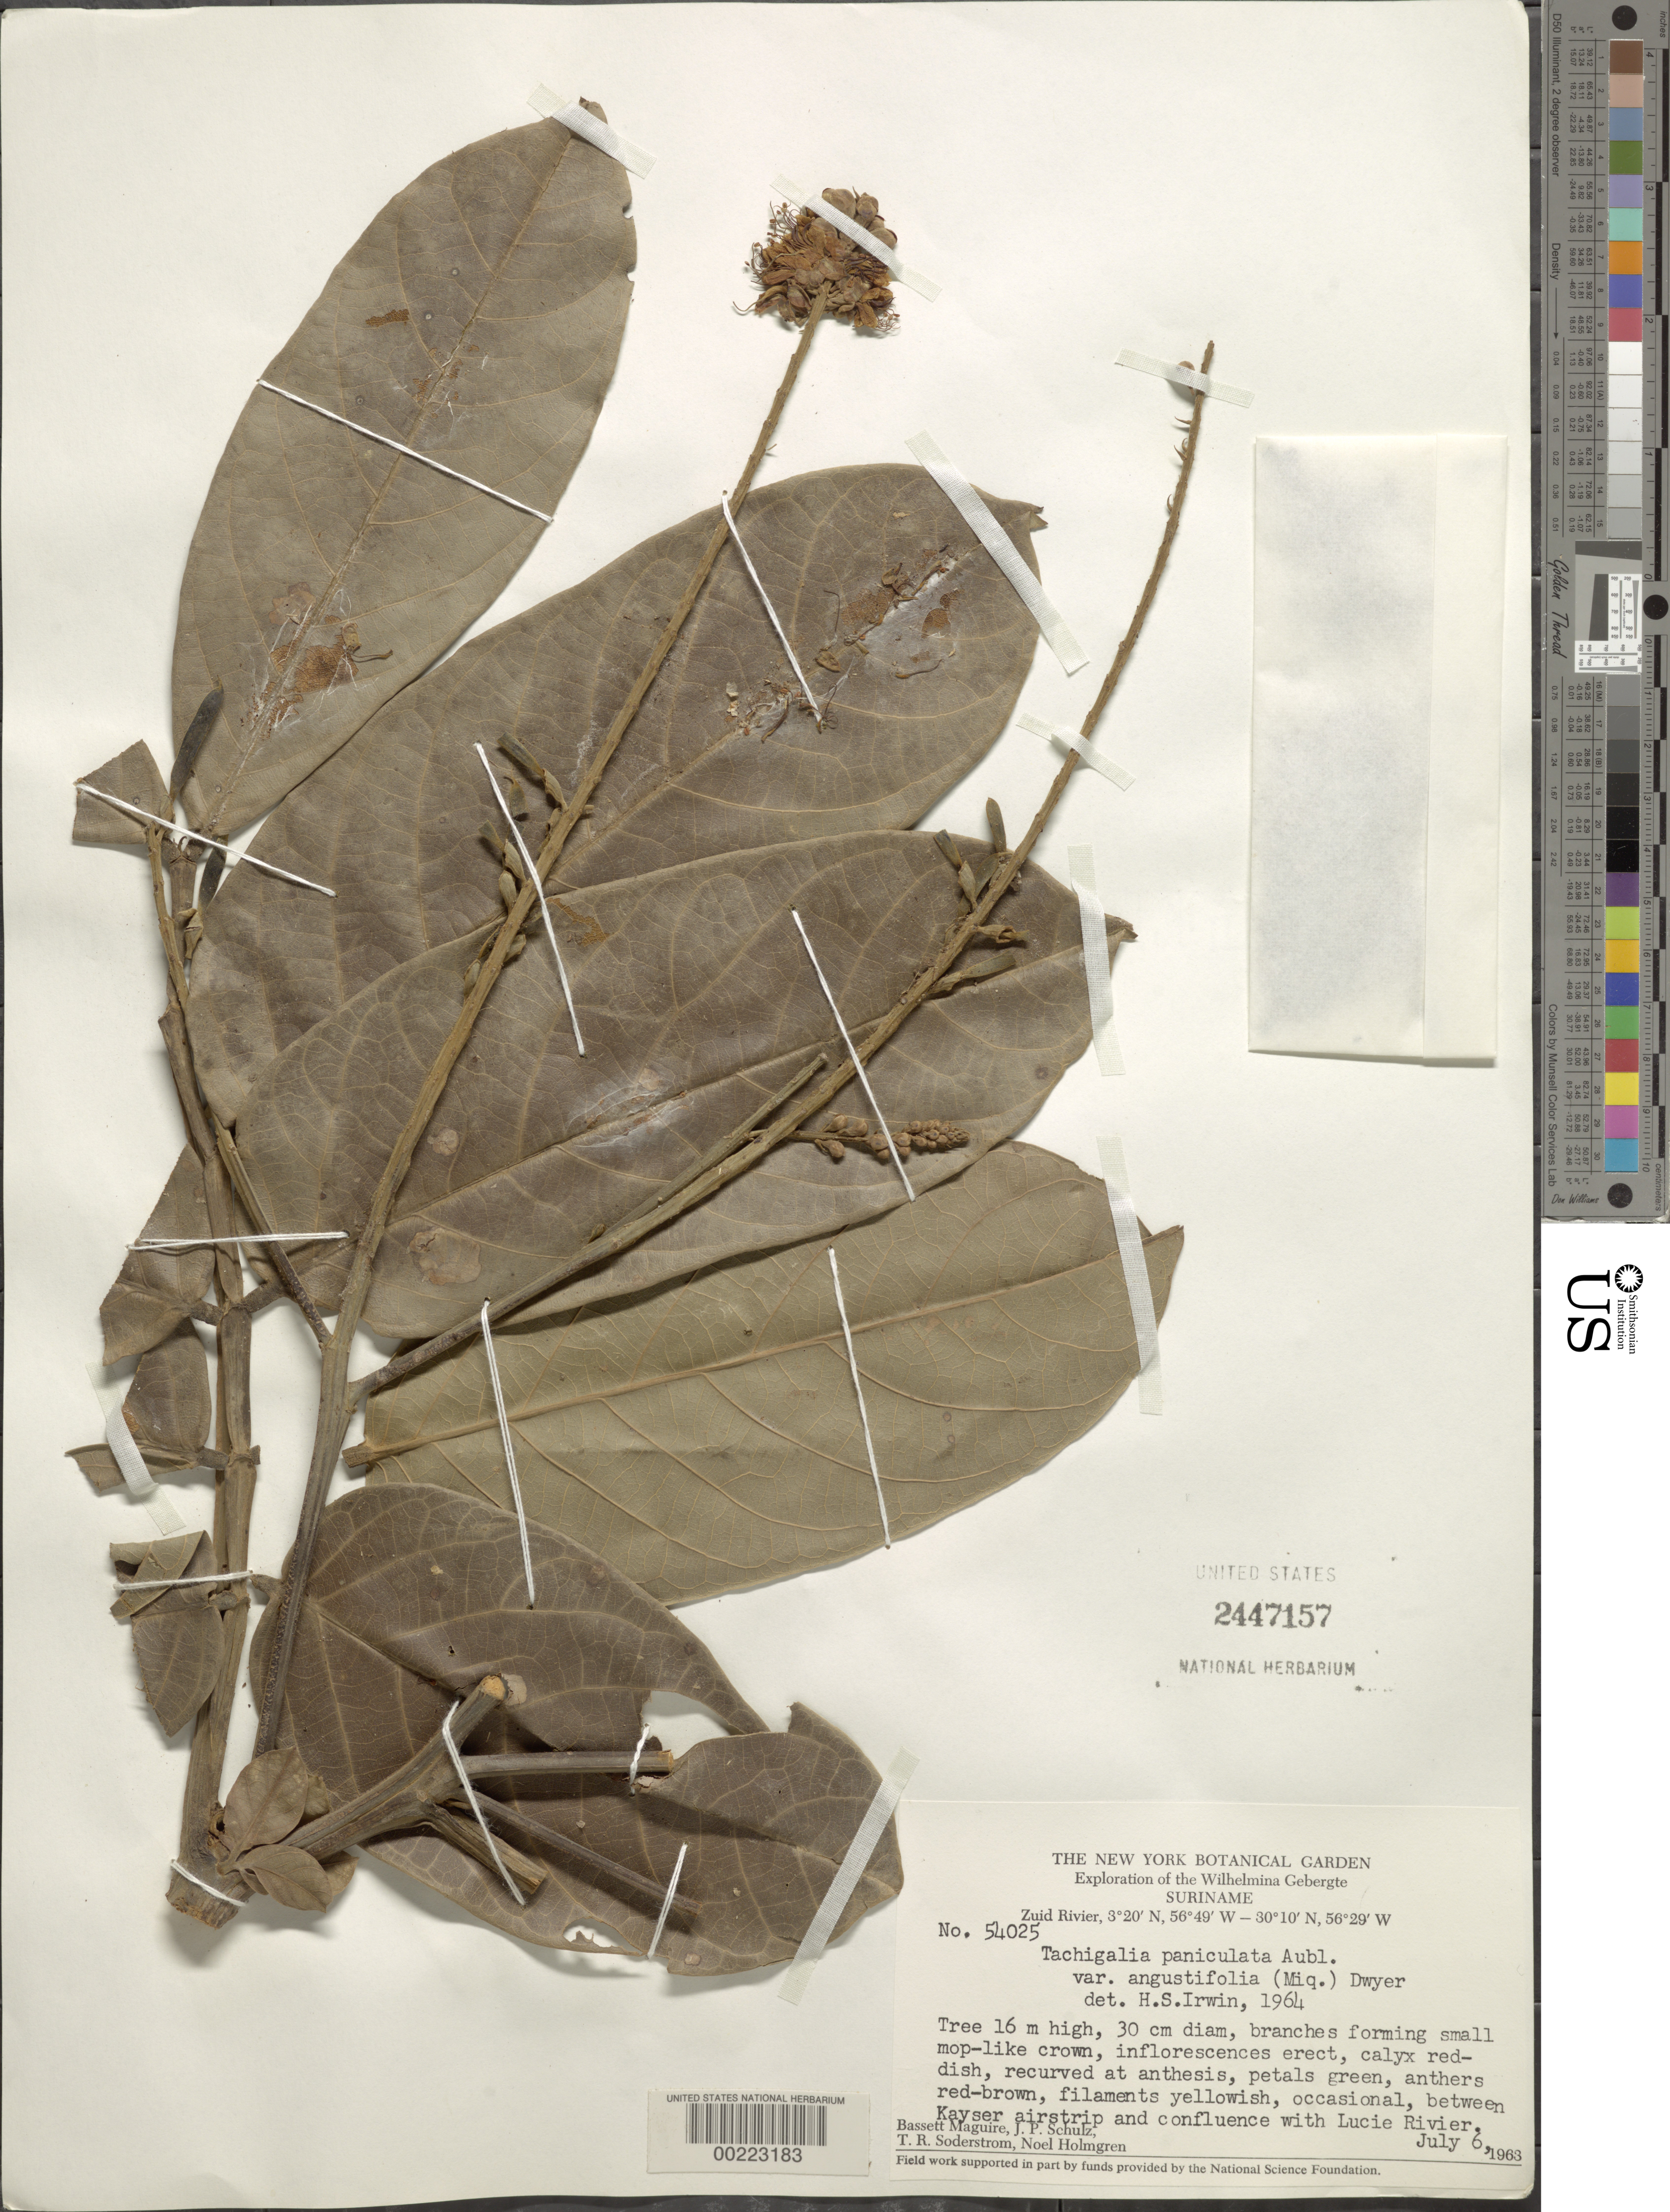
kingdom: Plantae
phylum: Tracheophyta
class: Magnoliopsida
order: Fabales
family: Fabaceae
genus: Tachigali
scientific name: Tachigali paniculata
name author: Aubl.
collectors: B. Maguire, J. P. Schulz, T. R. Soderstrom & N. H. Holmgren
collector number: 54025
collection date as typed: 06 Jul 1963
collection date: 1963-07-06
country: Suriname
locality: Between kayser airstrip and confluence with lucie rivier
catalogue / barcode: US 2447157